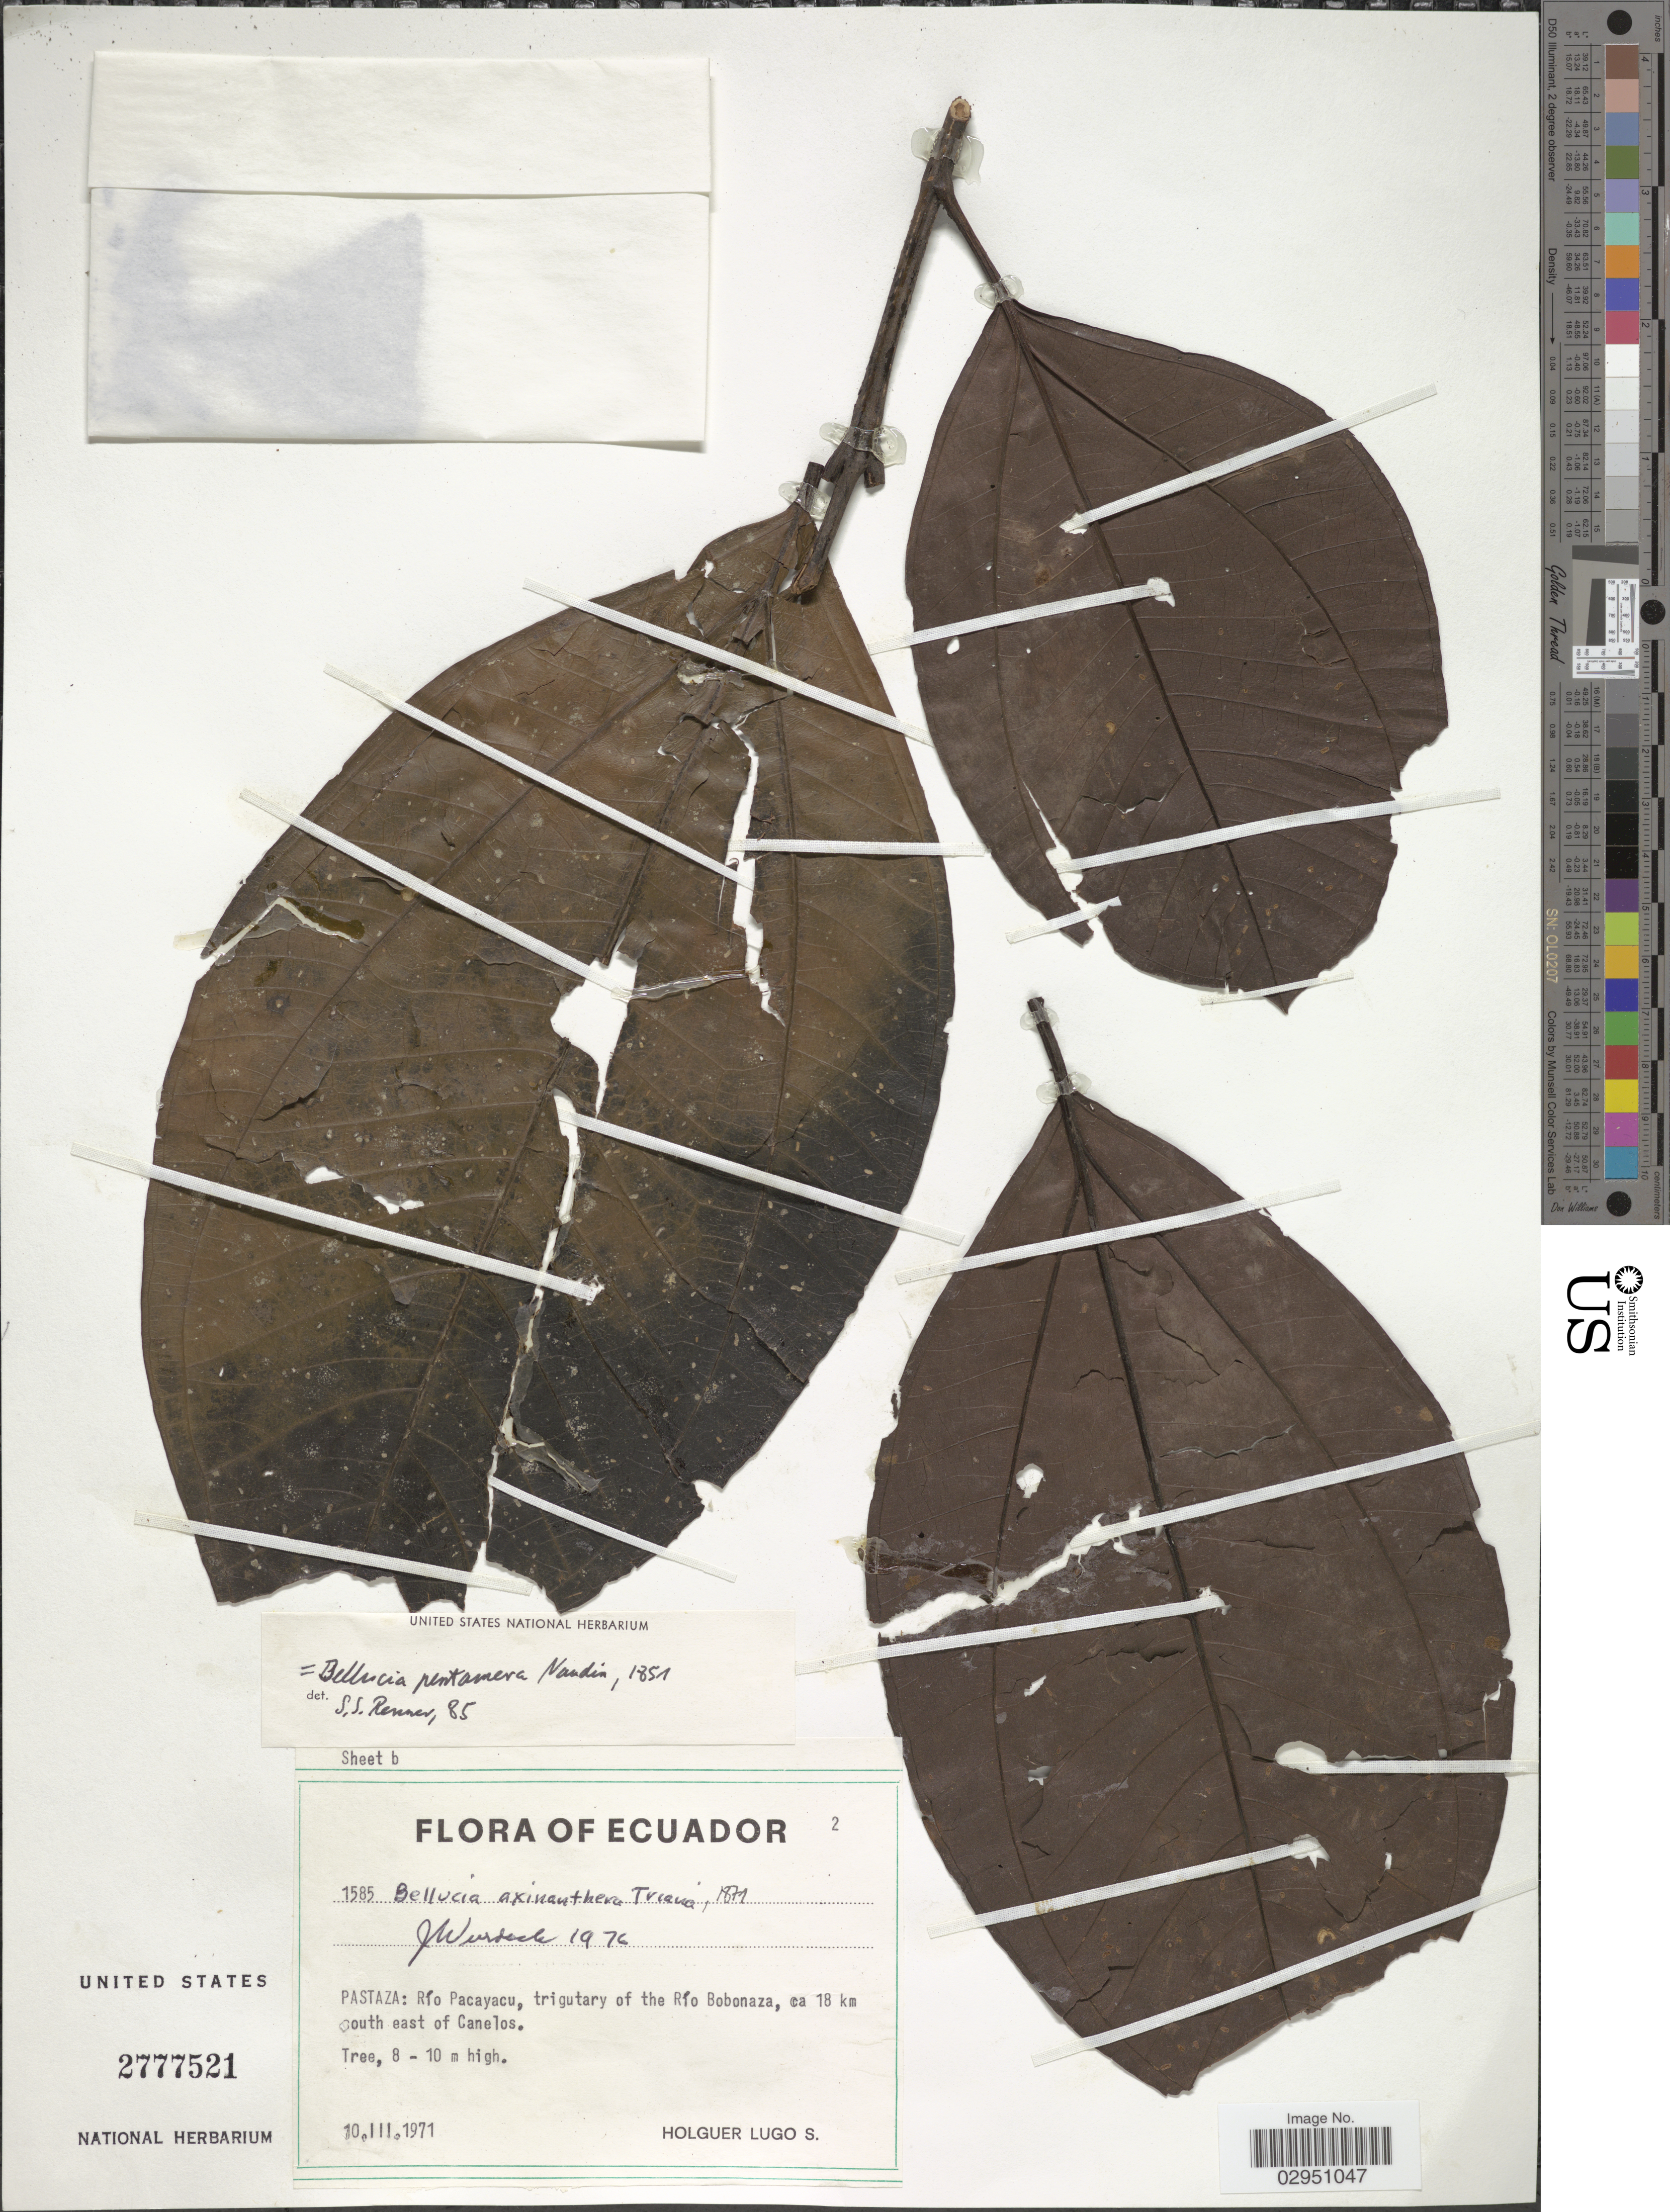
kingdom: Plantae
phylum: Tracheophyta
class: Magnoliopsida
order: Myrtales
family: Melastomataceae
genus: Bellucia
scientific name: Bellucia pentamera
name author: Naudin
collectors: H. Lugo S.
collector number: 1585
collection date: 1971-03-10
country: Ecuador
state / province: Pastaza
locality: Río Pacayacu, tributary of the Río Bobonaza, ca 18 km south east of Canelos.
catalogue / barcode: US 277521